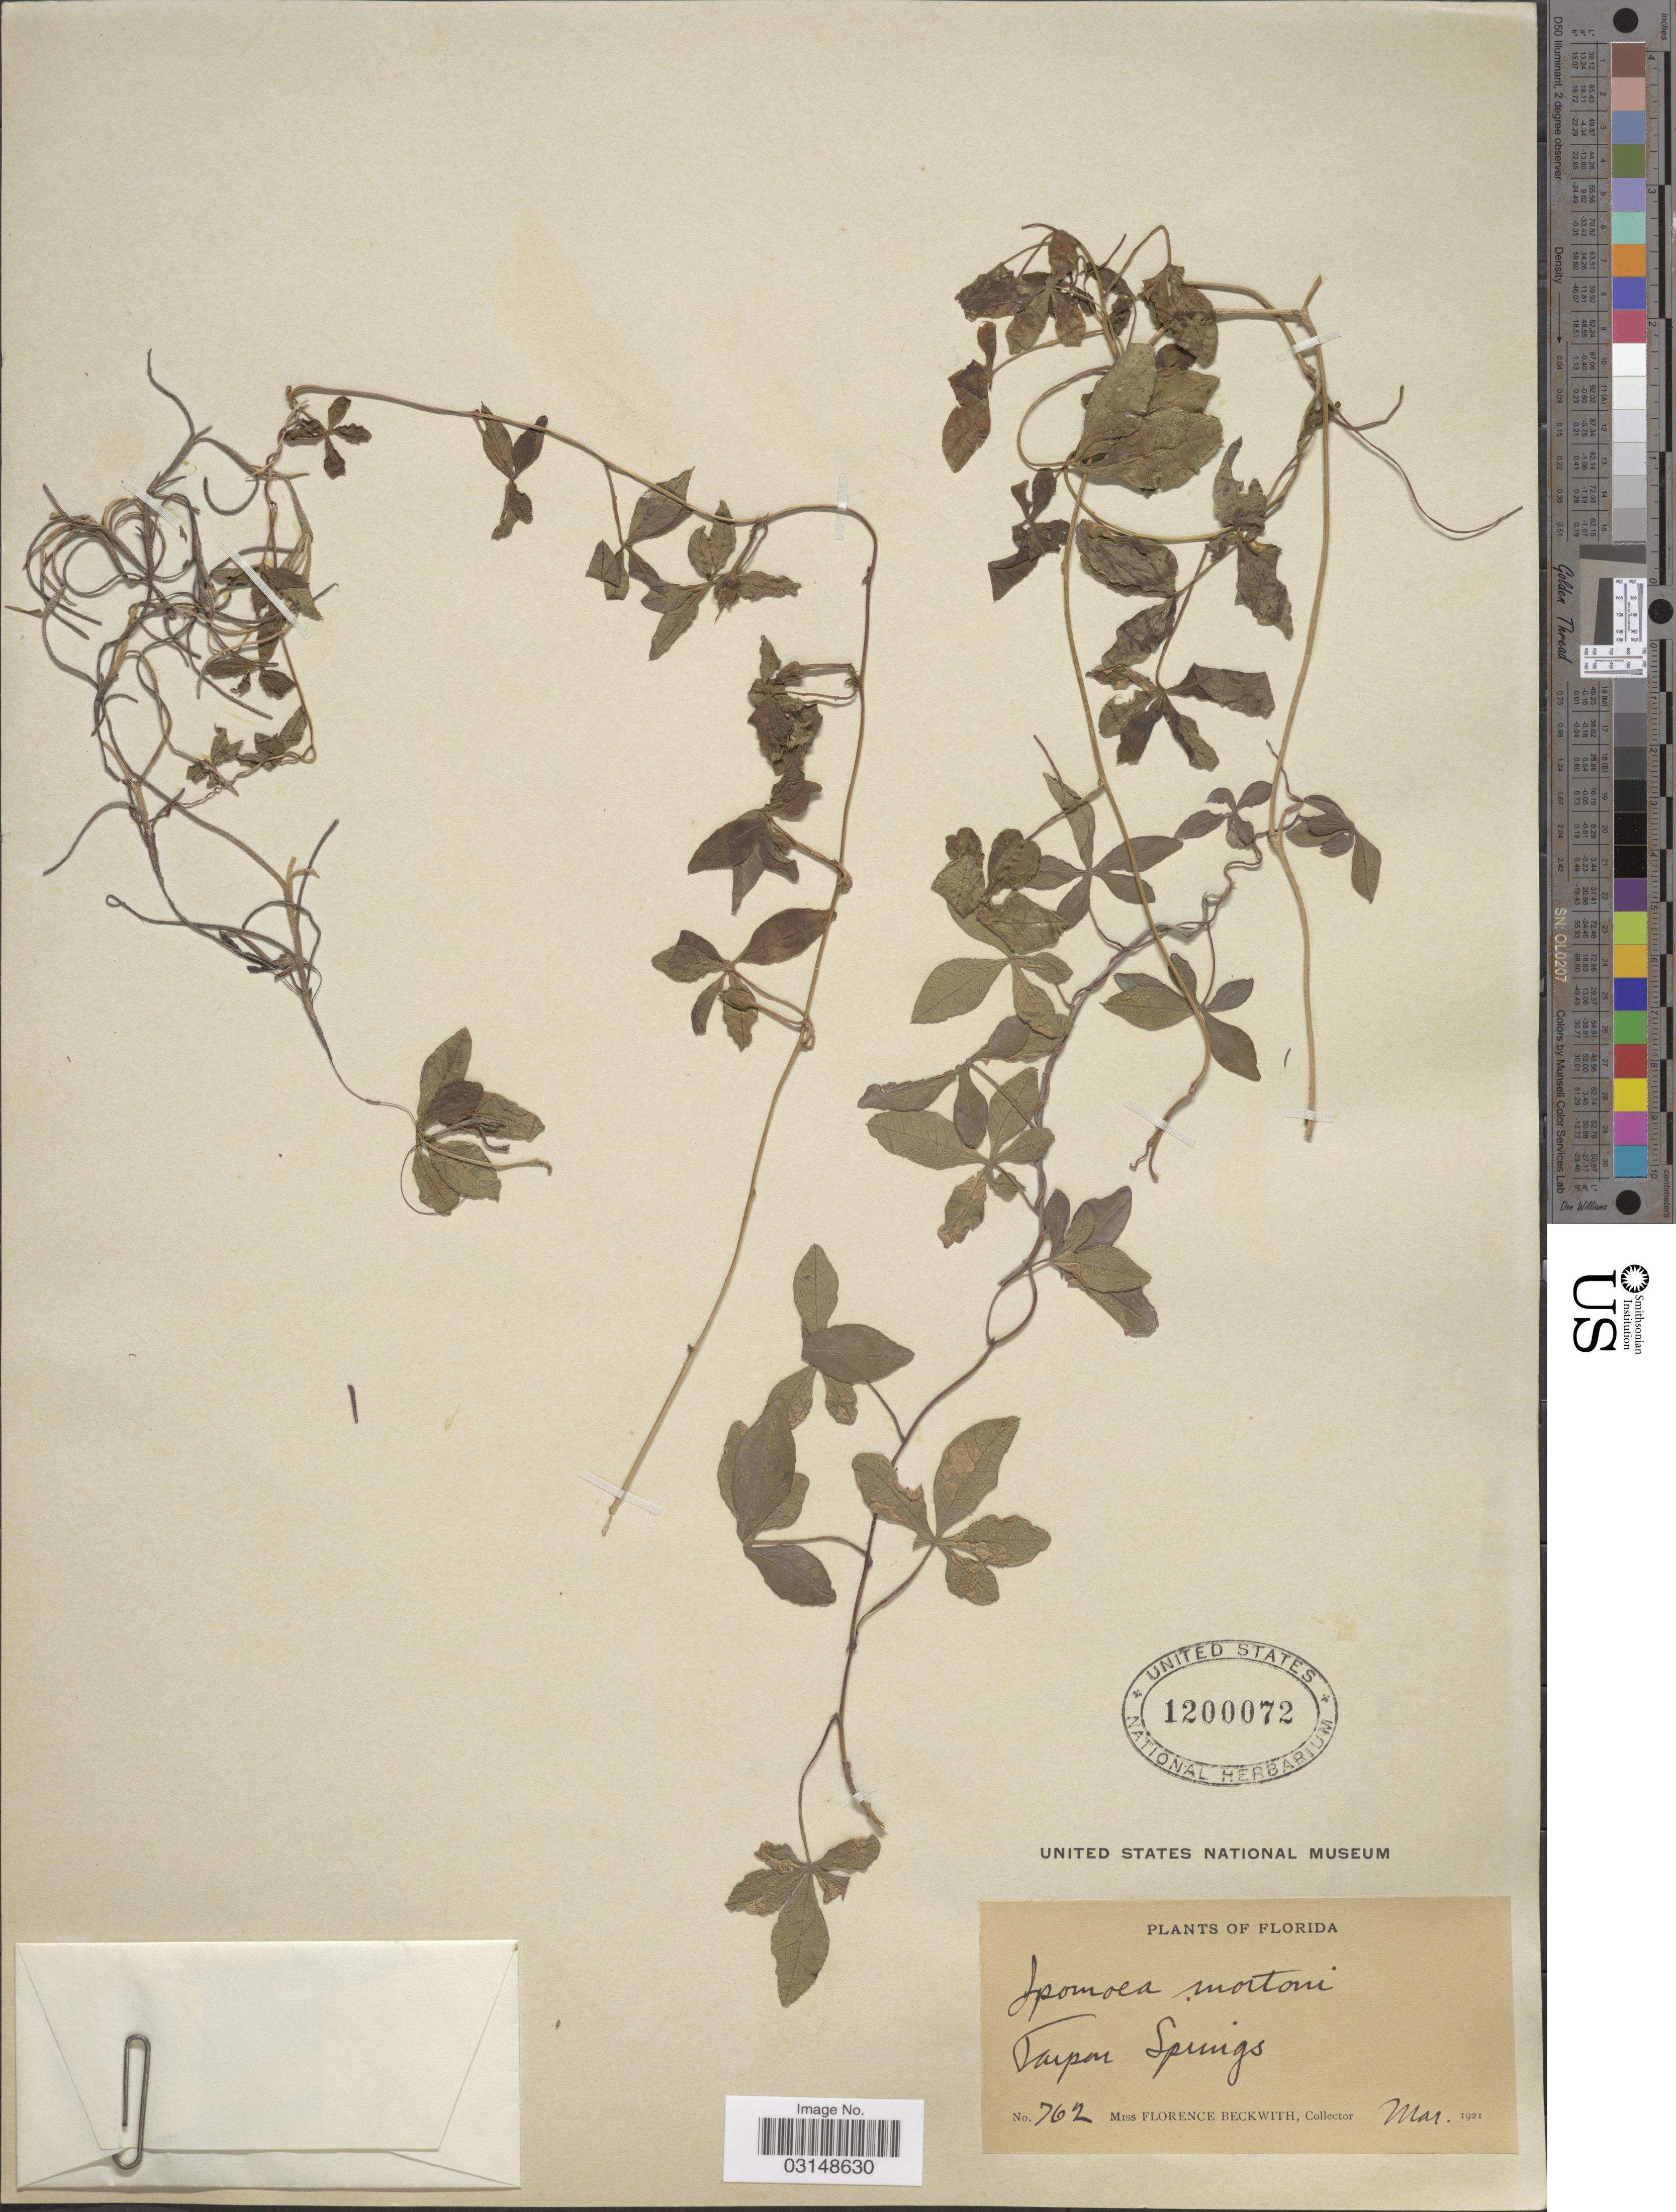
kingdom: Plantae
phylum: Tracheophyta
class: Magnoliopsida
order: Solanales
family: Convolvulaceae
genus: Ipomoea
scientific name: Ipomoea cairica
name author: (L.) Sweet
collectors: F. Beckwith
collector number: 762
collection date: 1921-03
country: United States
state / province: Florida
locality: Tarpon Springs.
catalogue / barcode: US 1200072